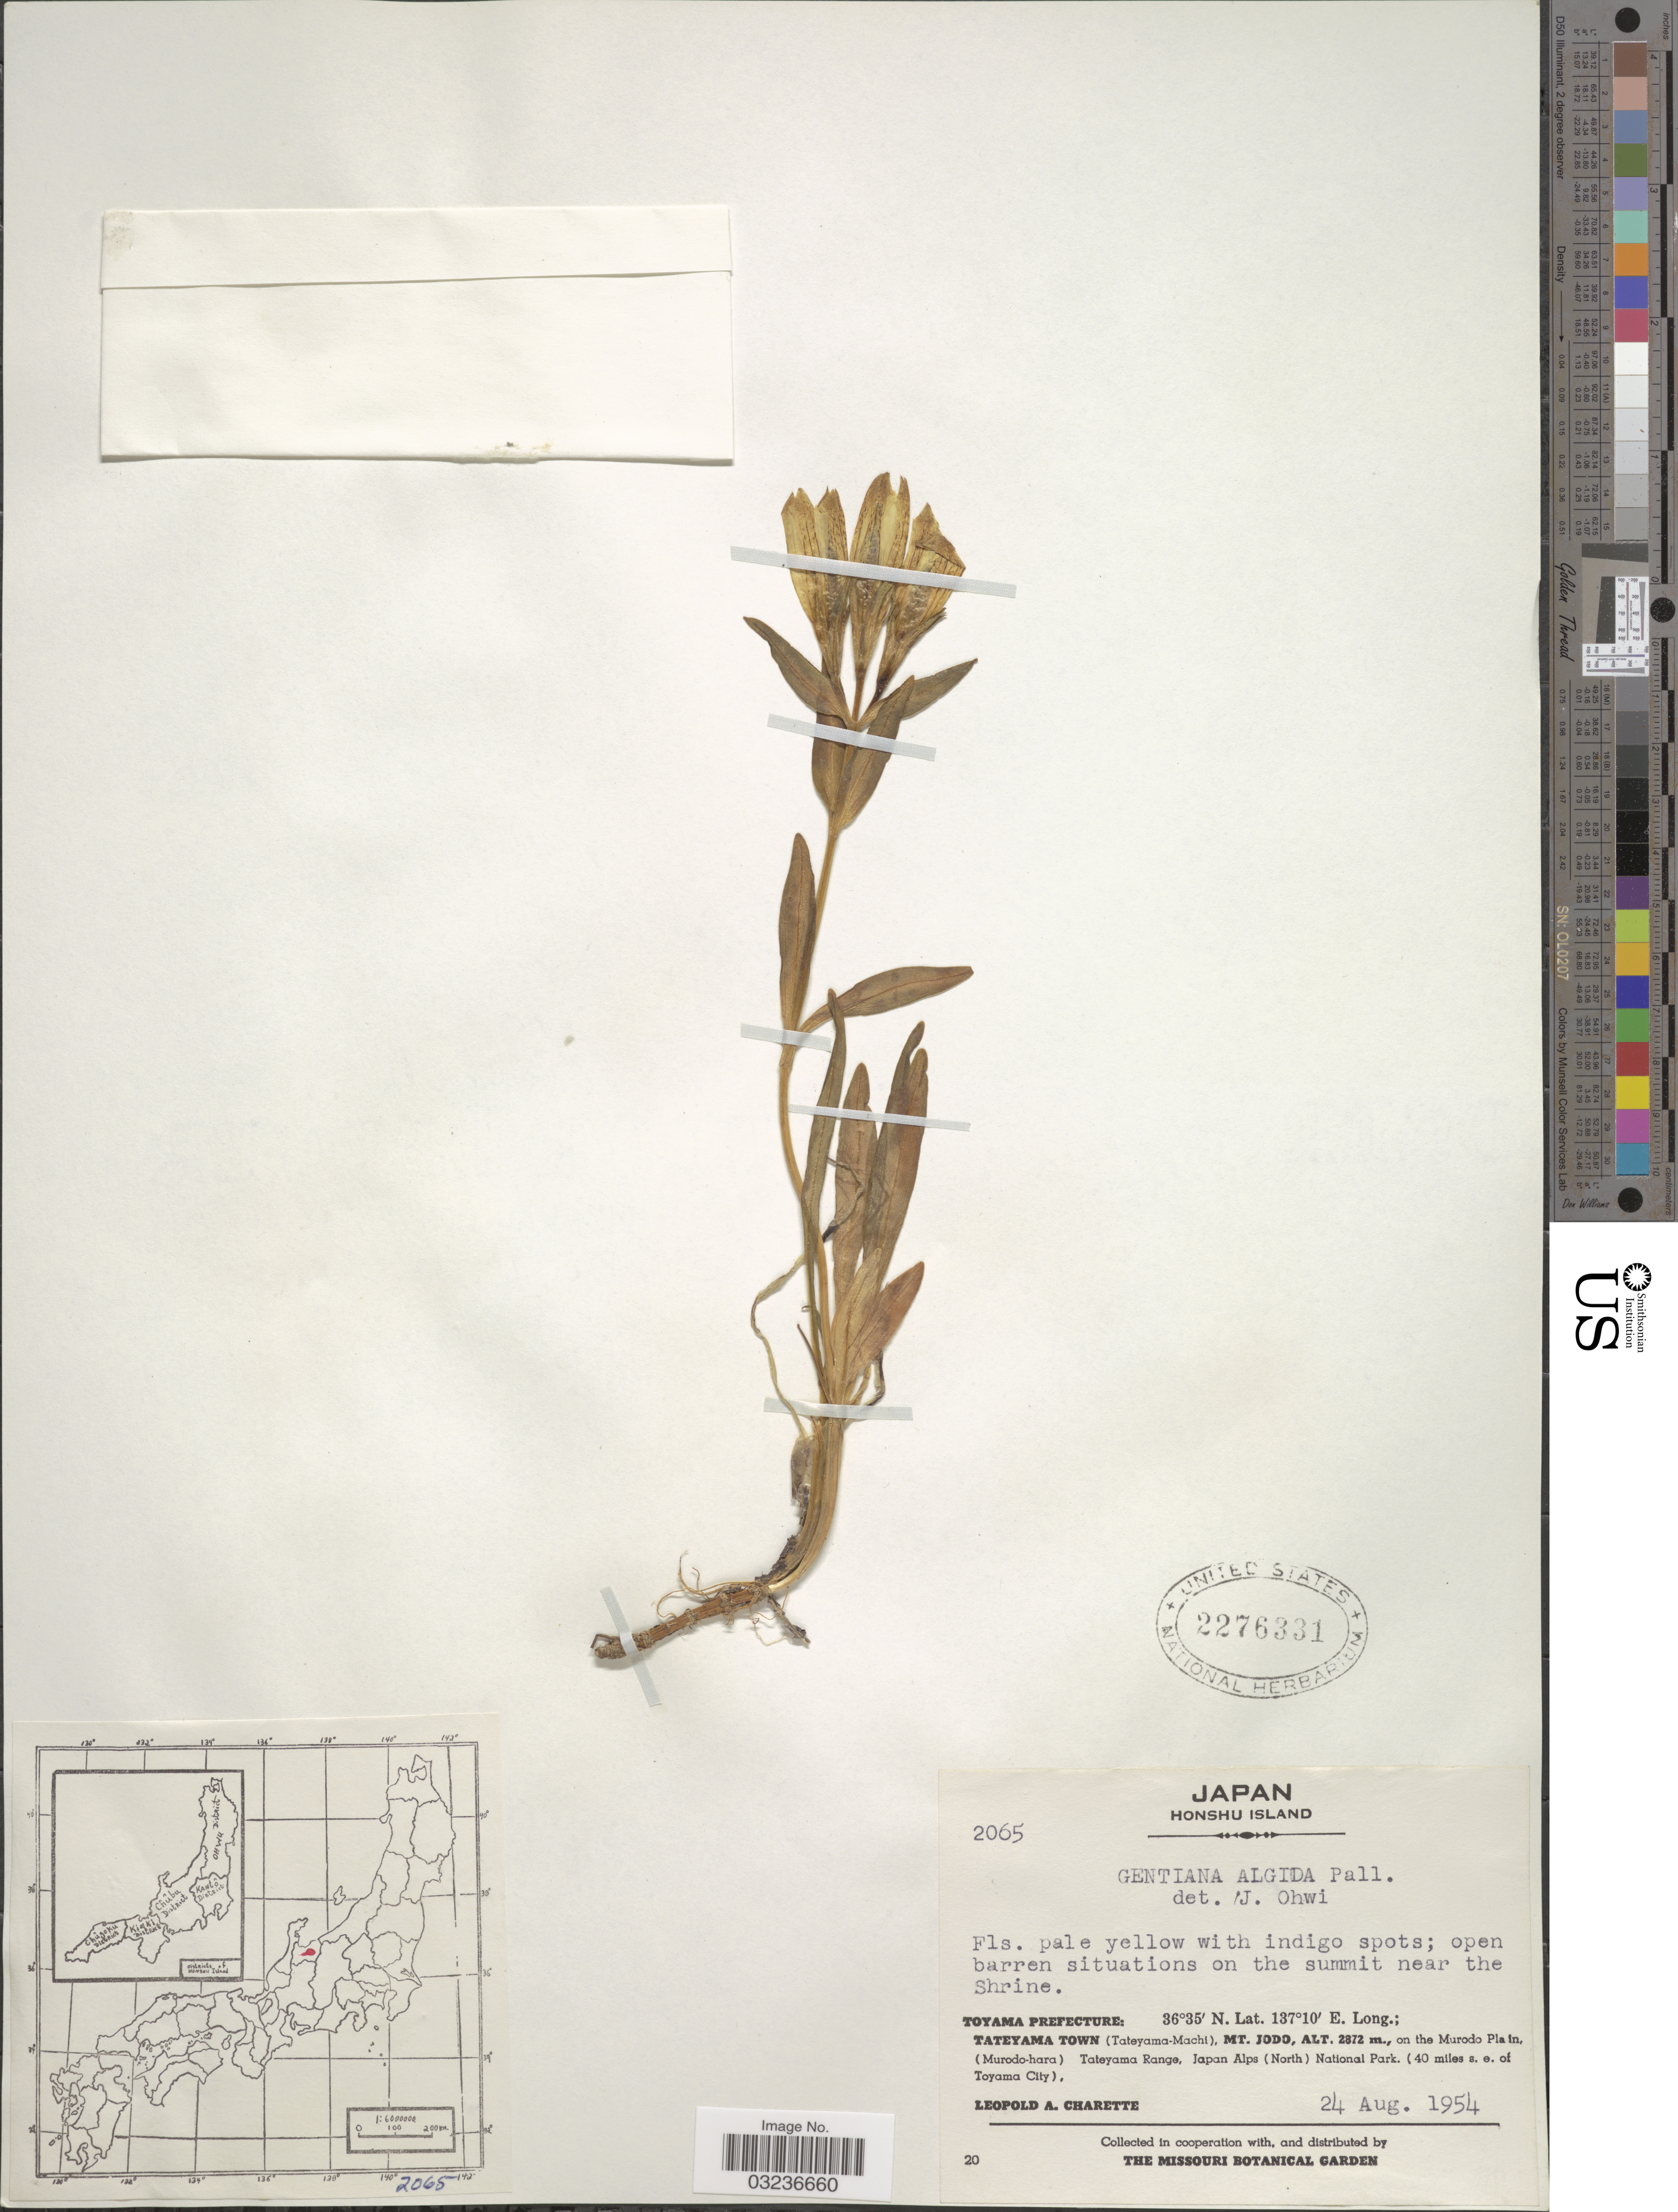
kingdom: Plantae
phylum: Tracheophyta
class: Magnoliopsida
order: Gentianales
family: Gentianaceae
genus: Gentiana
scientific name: Gentiana frigida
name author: Haenke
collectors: L. A. Charette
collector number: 2065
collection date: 1954-08-24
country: Japan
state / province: Toyama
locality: Honshu Island. Toyama Prefecture: Tateyama Town (Tateyama-Machi). Mt. Jodd, on the Murodo Plain, (Murodo-hara) Tateyama Range, Japan Alps (North) National Park. (40 miles s.e. of Toyama City).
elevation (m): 2872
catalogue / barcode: US 2276331